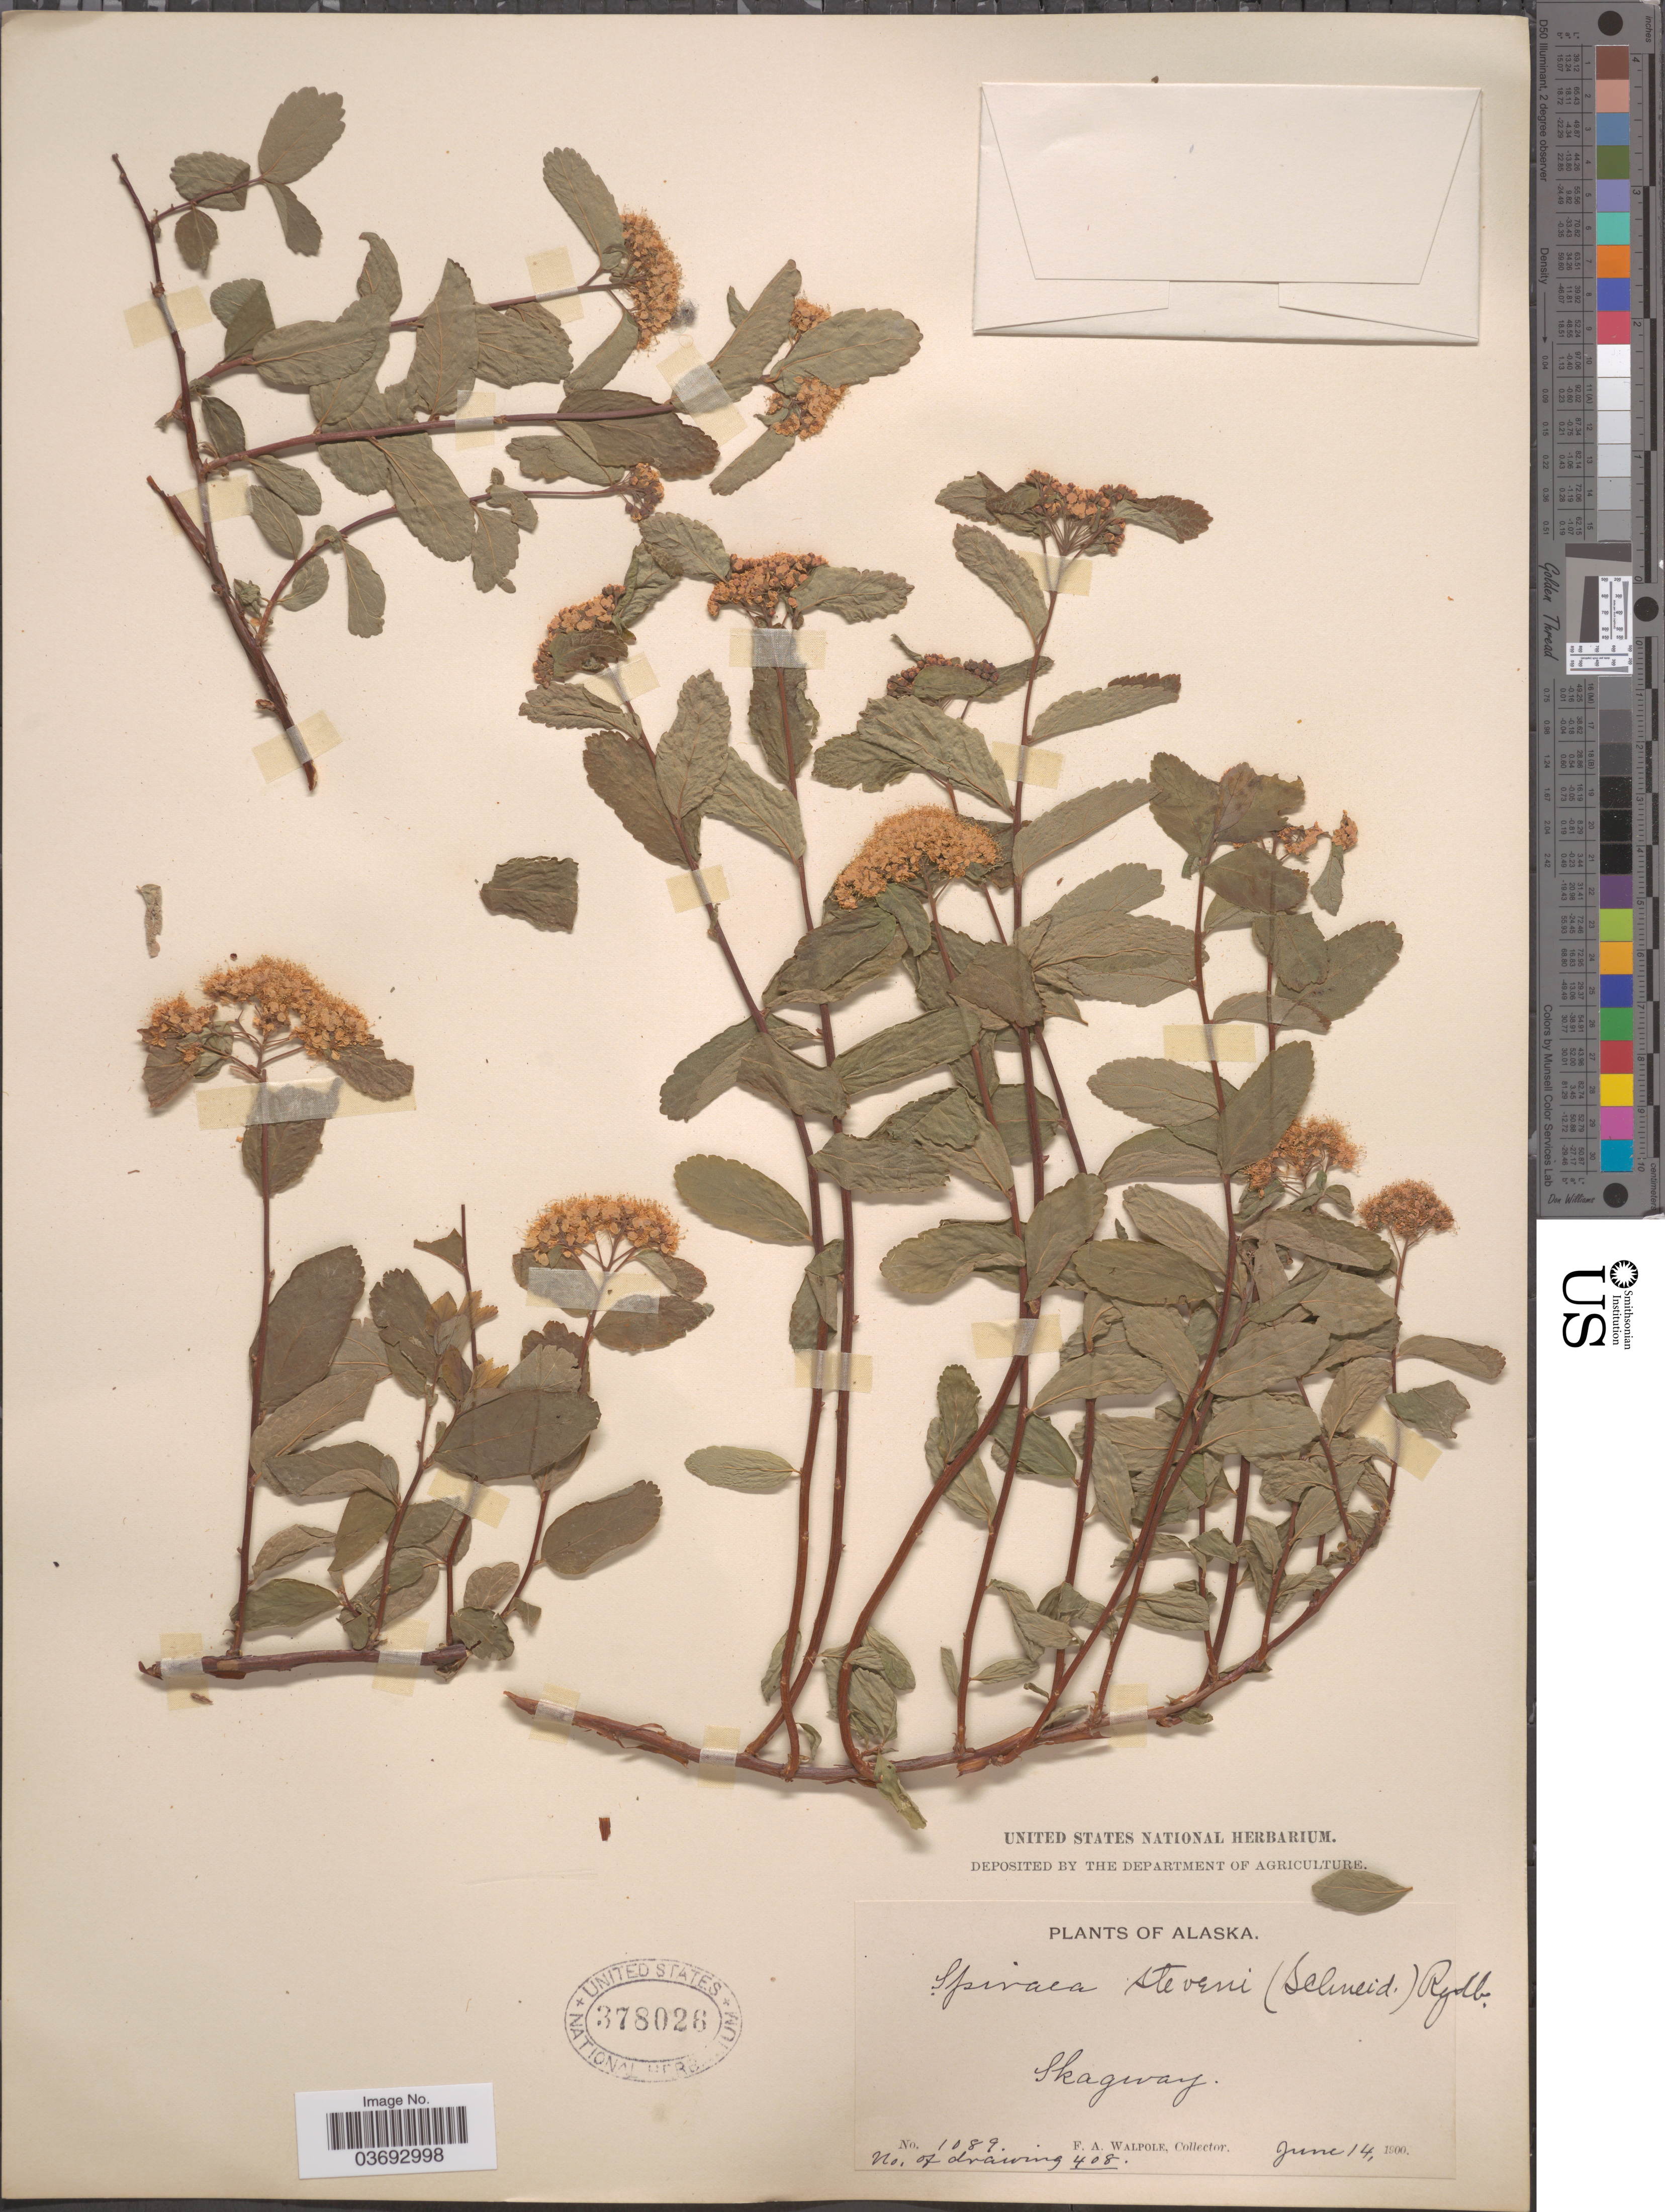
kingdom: Plantae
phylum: Tracheophyta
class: Magnoliopsida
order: Rosales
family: Rosaceae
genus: Spiraea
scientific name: Spiraea stevenii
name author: (C.K. Schneid.) Rydb.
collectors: F. Walpole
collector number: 1089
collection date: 1900-06-14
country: United States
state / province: Alaska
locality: Skagway.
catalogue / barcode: US 378026